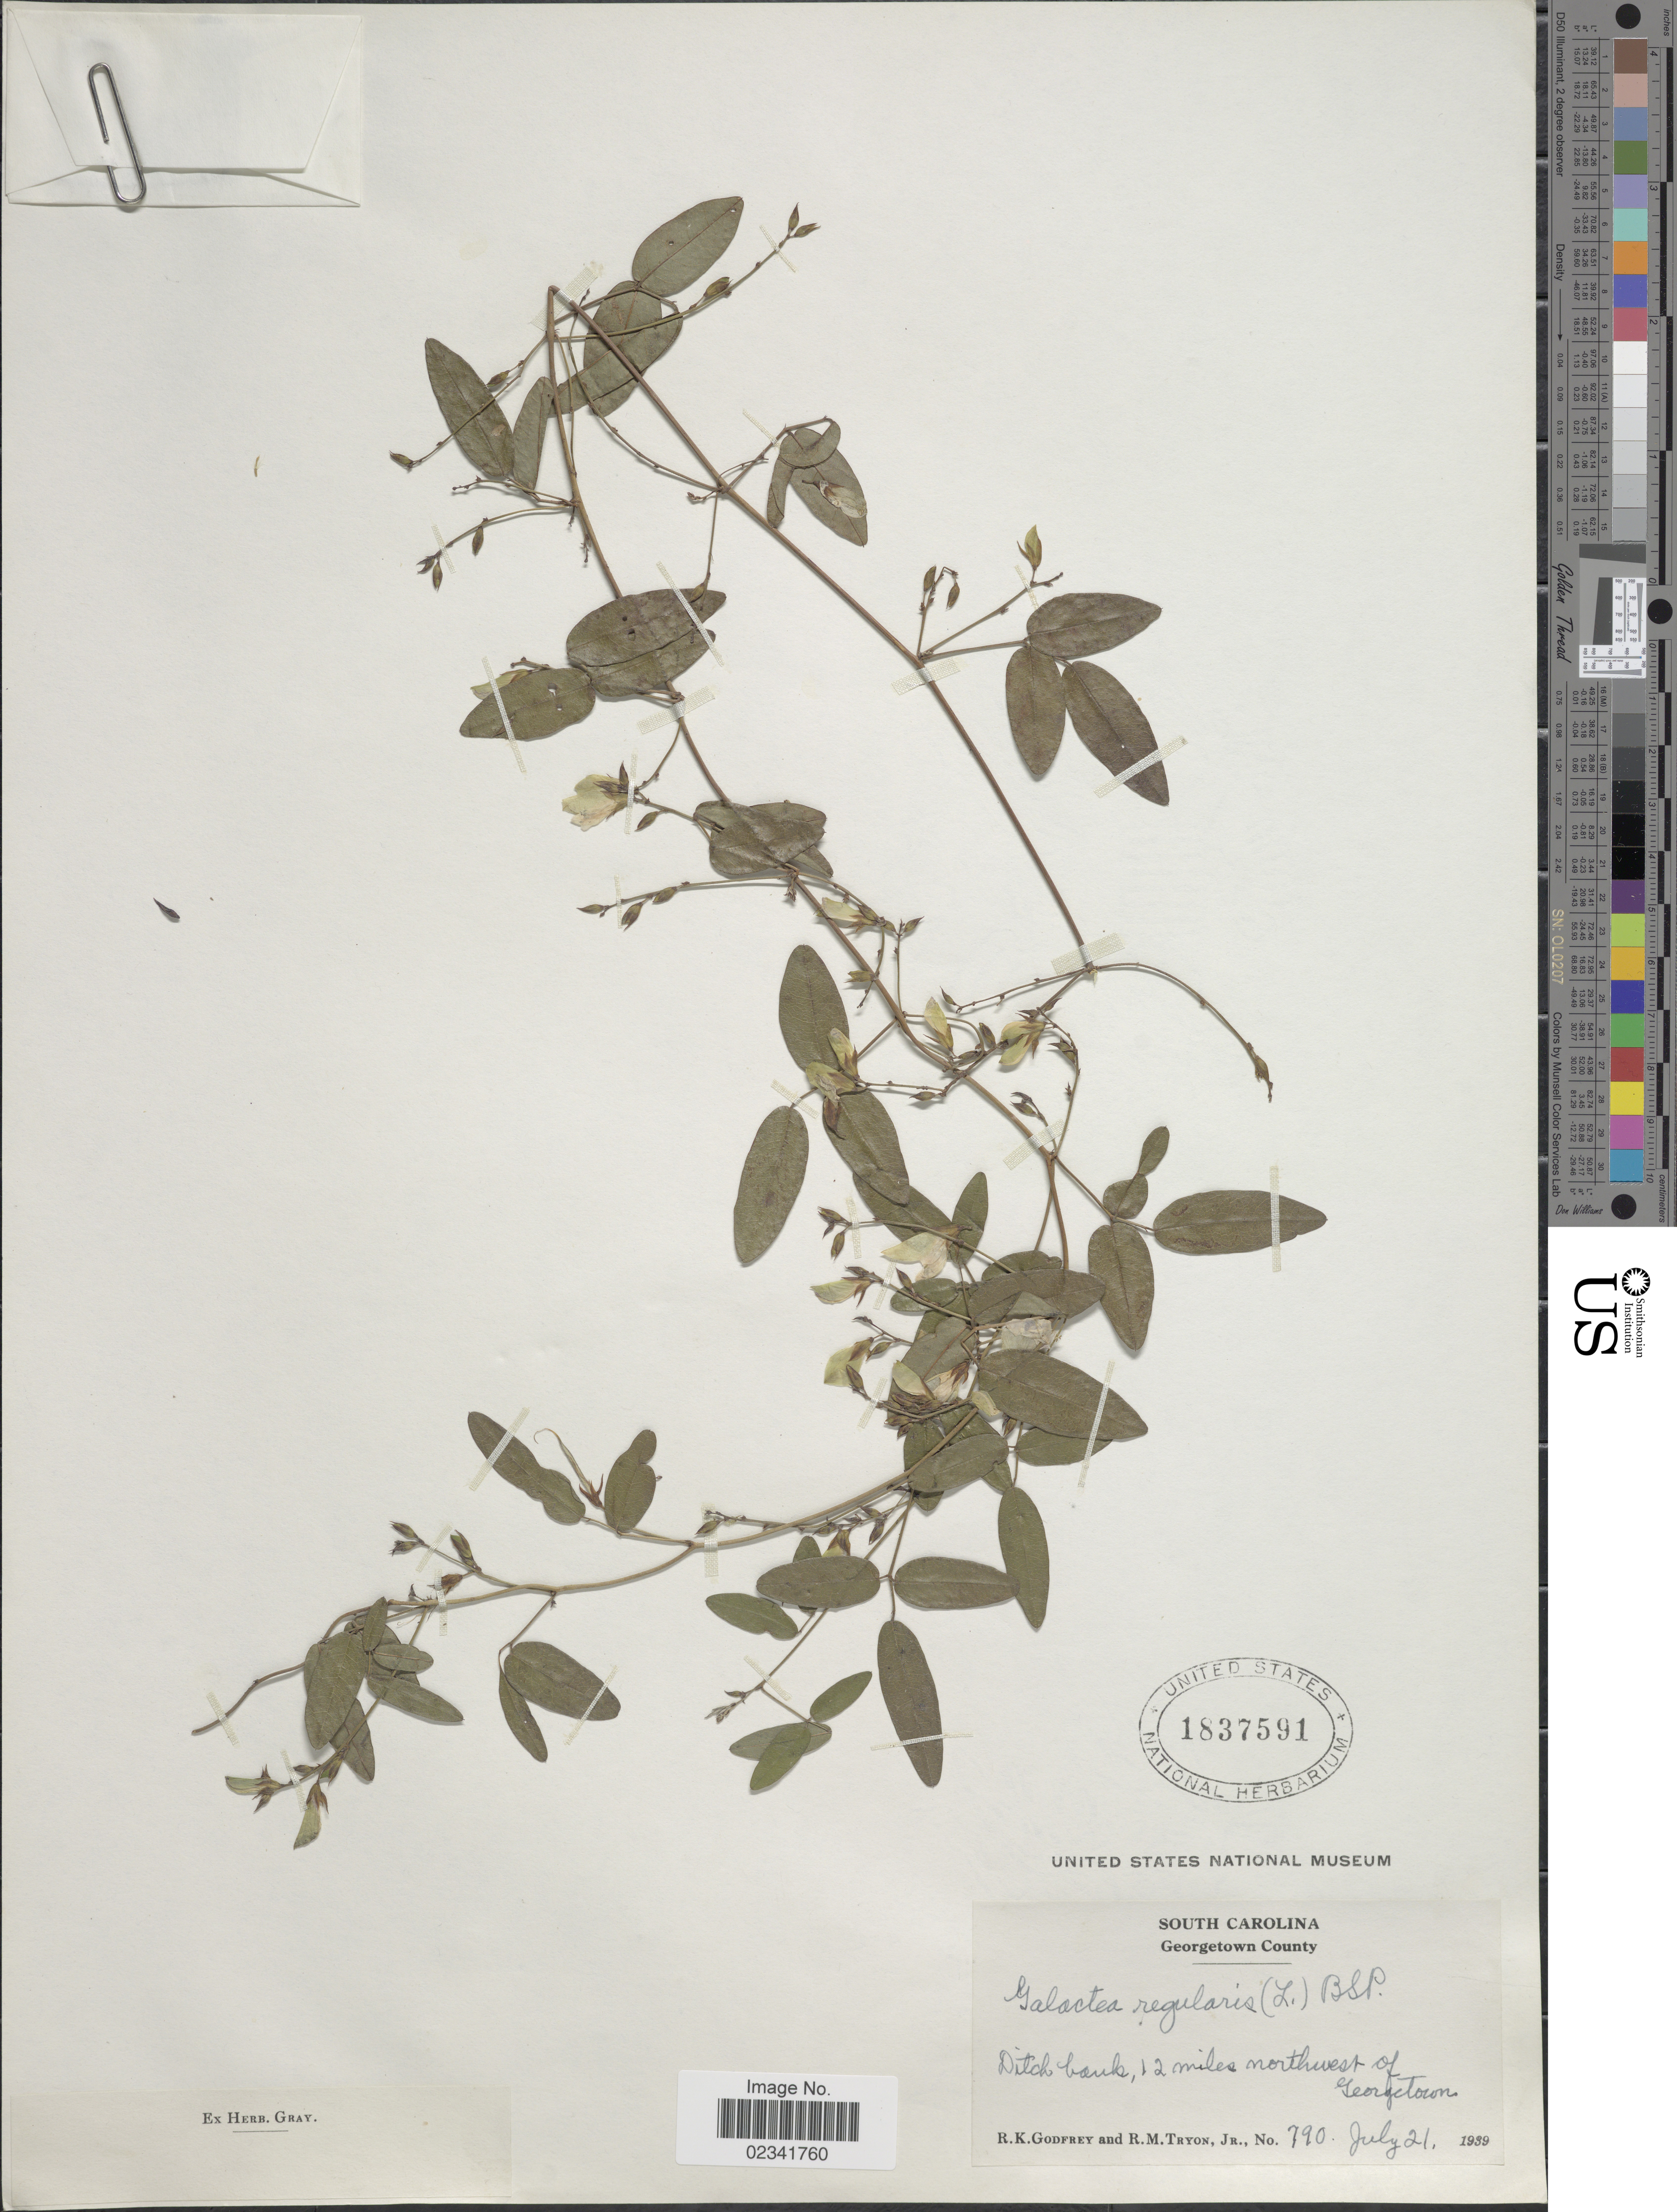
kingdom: Plantae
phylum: Tracheophyta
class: Magnoliopsida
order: Fabales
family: Fabaceae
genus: Galactia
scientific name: Galactia regularis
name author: (L.) Britton, Stearns & Poggenb.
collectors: R. K. Godfrey & R. M. Tryon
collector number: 790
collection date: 1939-07-21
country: United States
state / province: South Carolina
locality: South Carolina, Georgetown County, Ditch bank, 12 miles northwest of Georgetown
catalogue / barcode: US 1837591